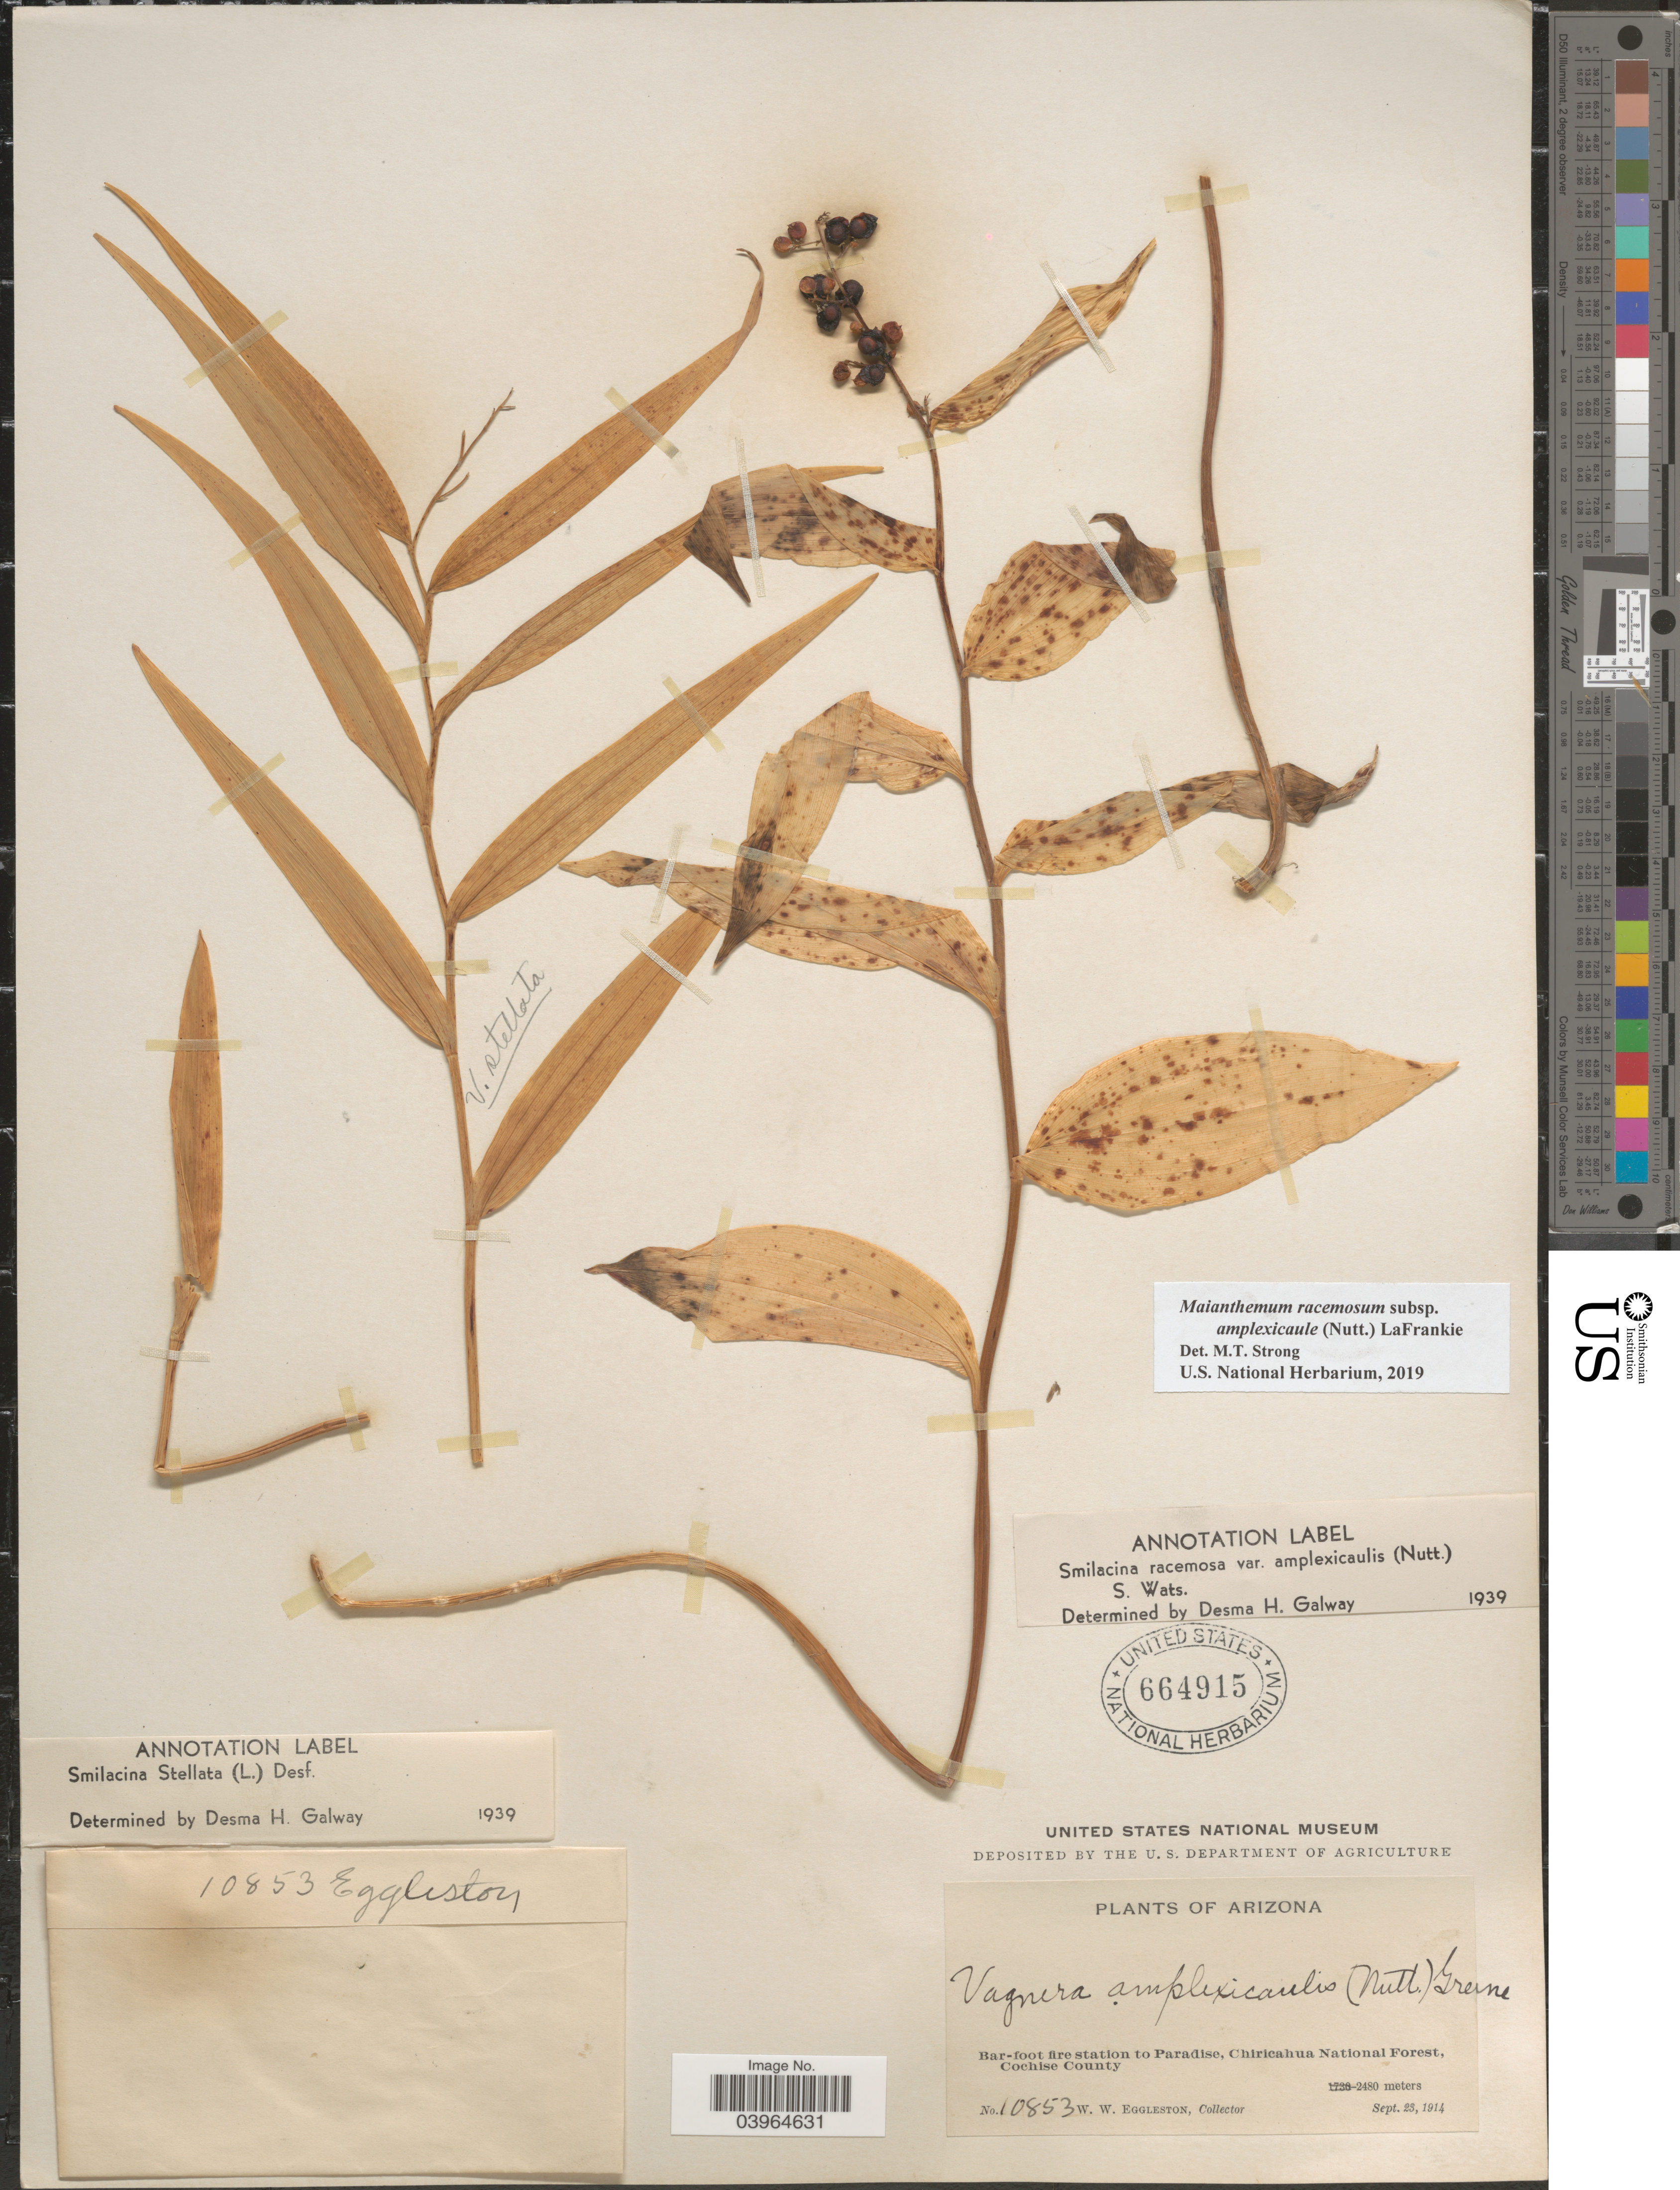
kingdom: Plantae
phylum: Tracheophyta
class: Liliopsida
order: Asparagales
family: Asparagaceae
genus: Maianthemum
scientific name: Maianthemum racemosum subsp. amplexicaule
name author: (Nutt.) LaFrankie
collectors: W. W. Eggleston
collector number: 10853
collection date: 1914-09-23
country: United States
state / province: Arizona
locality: Bar-foot fire station to Paradise, Chiricahua National Forest, Cochise County.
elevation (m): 2480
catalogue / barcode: US 664915